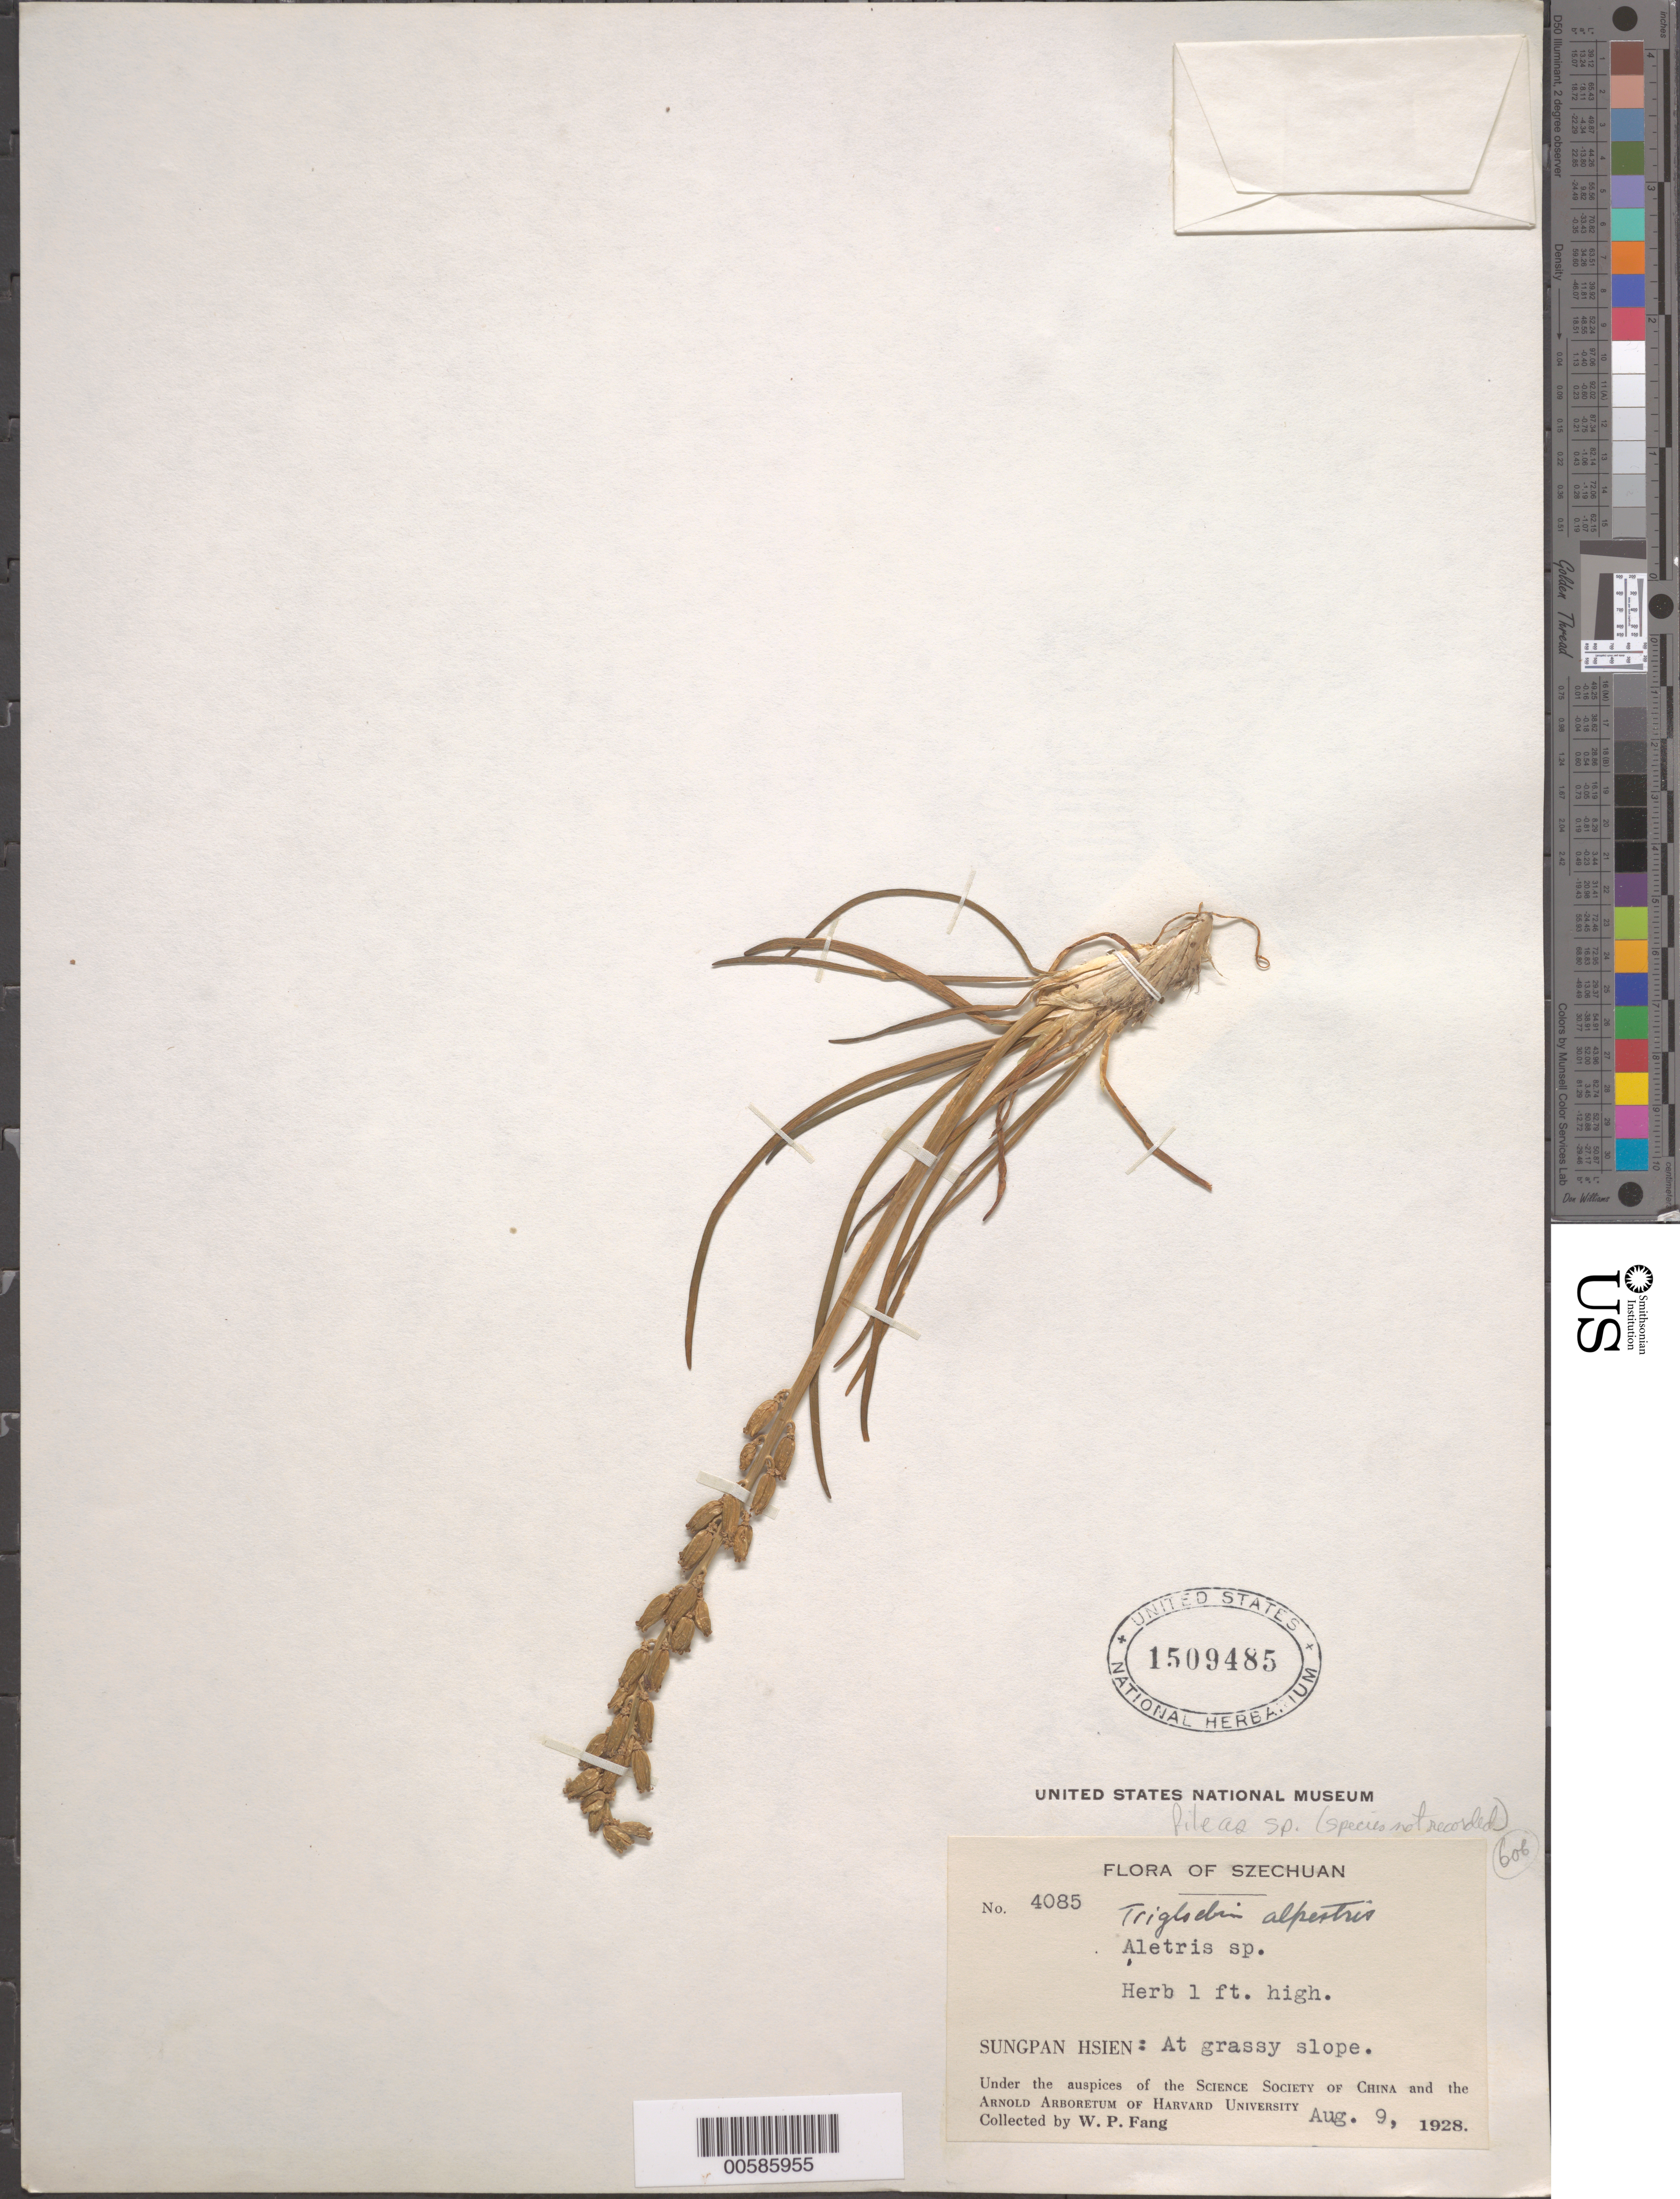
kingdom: Plantae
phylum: Tracheophyta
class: Liliopsida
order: Alismatales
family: Juncaginaceae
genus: Triglochin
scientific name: Triglochin sp.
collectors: W. P. Fang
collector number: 4085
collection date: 1928-08-09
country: China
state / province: Sichuan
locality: Szechuan. Sungpan Hsien: At grassy slope.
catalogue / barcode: US 1509485